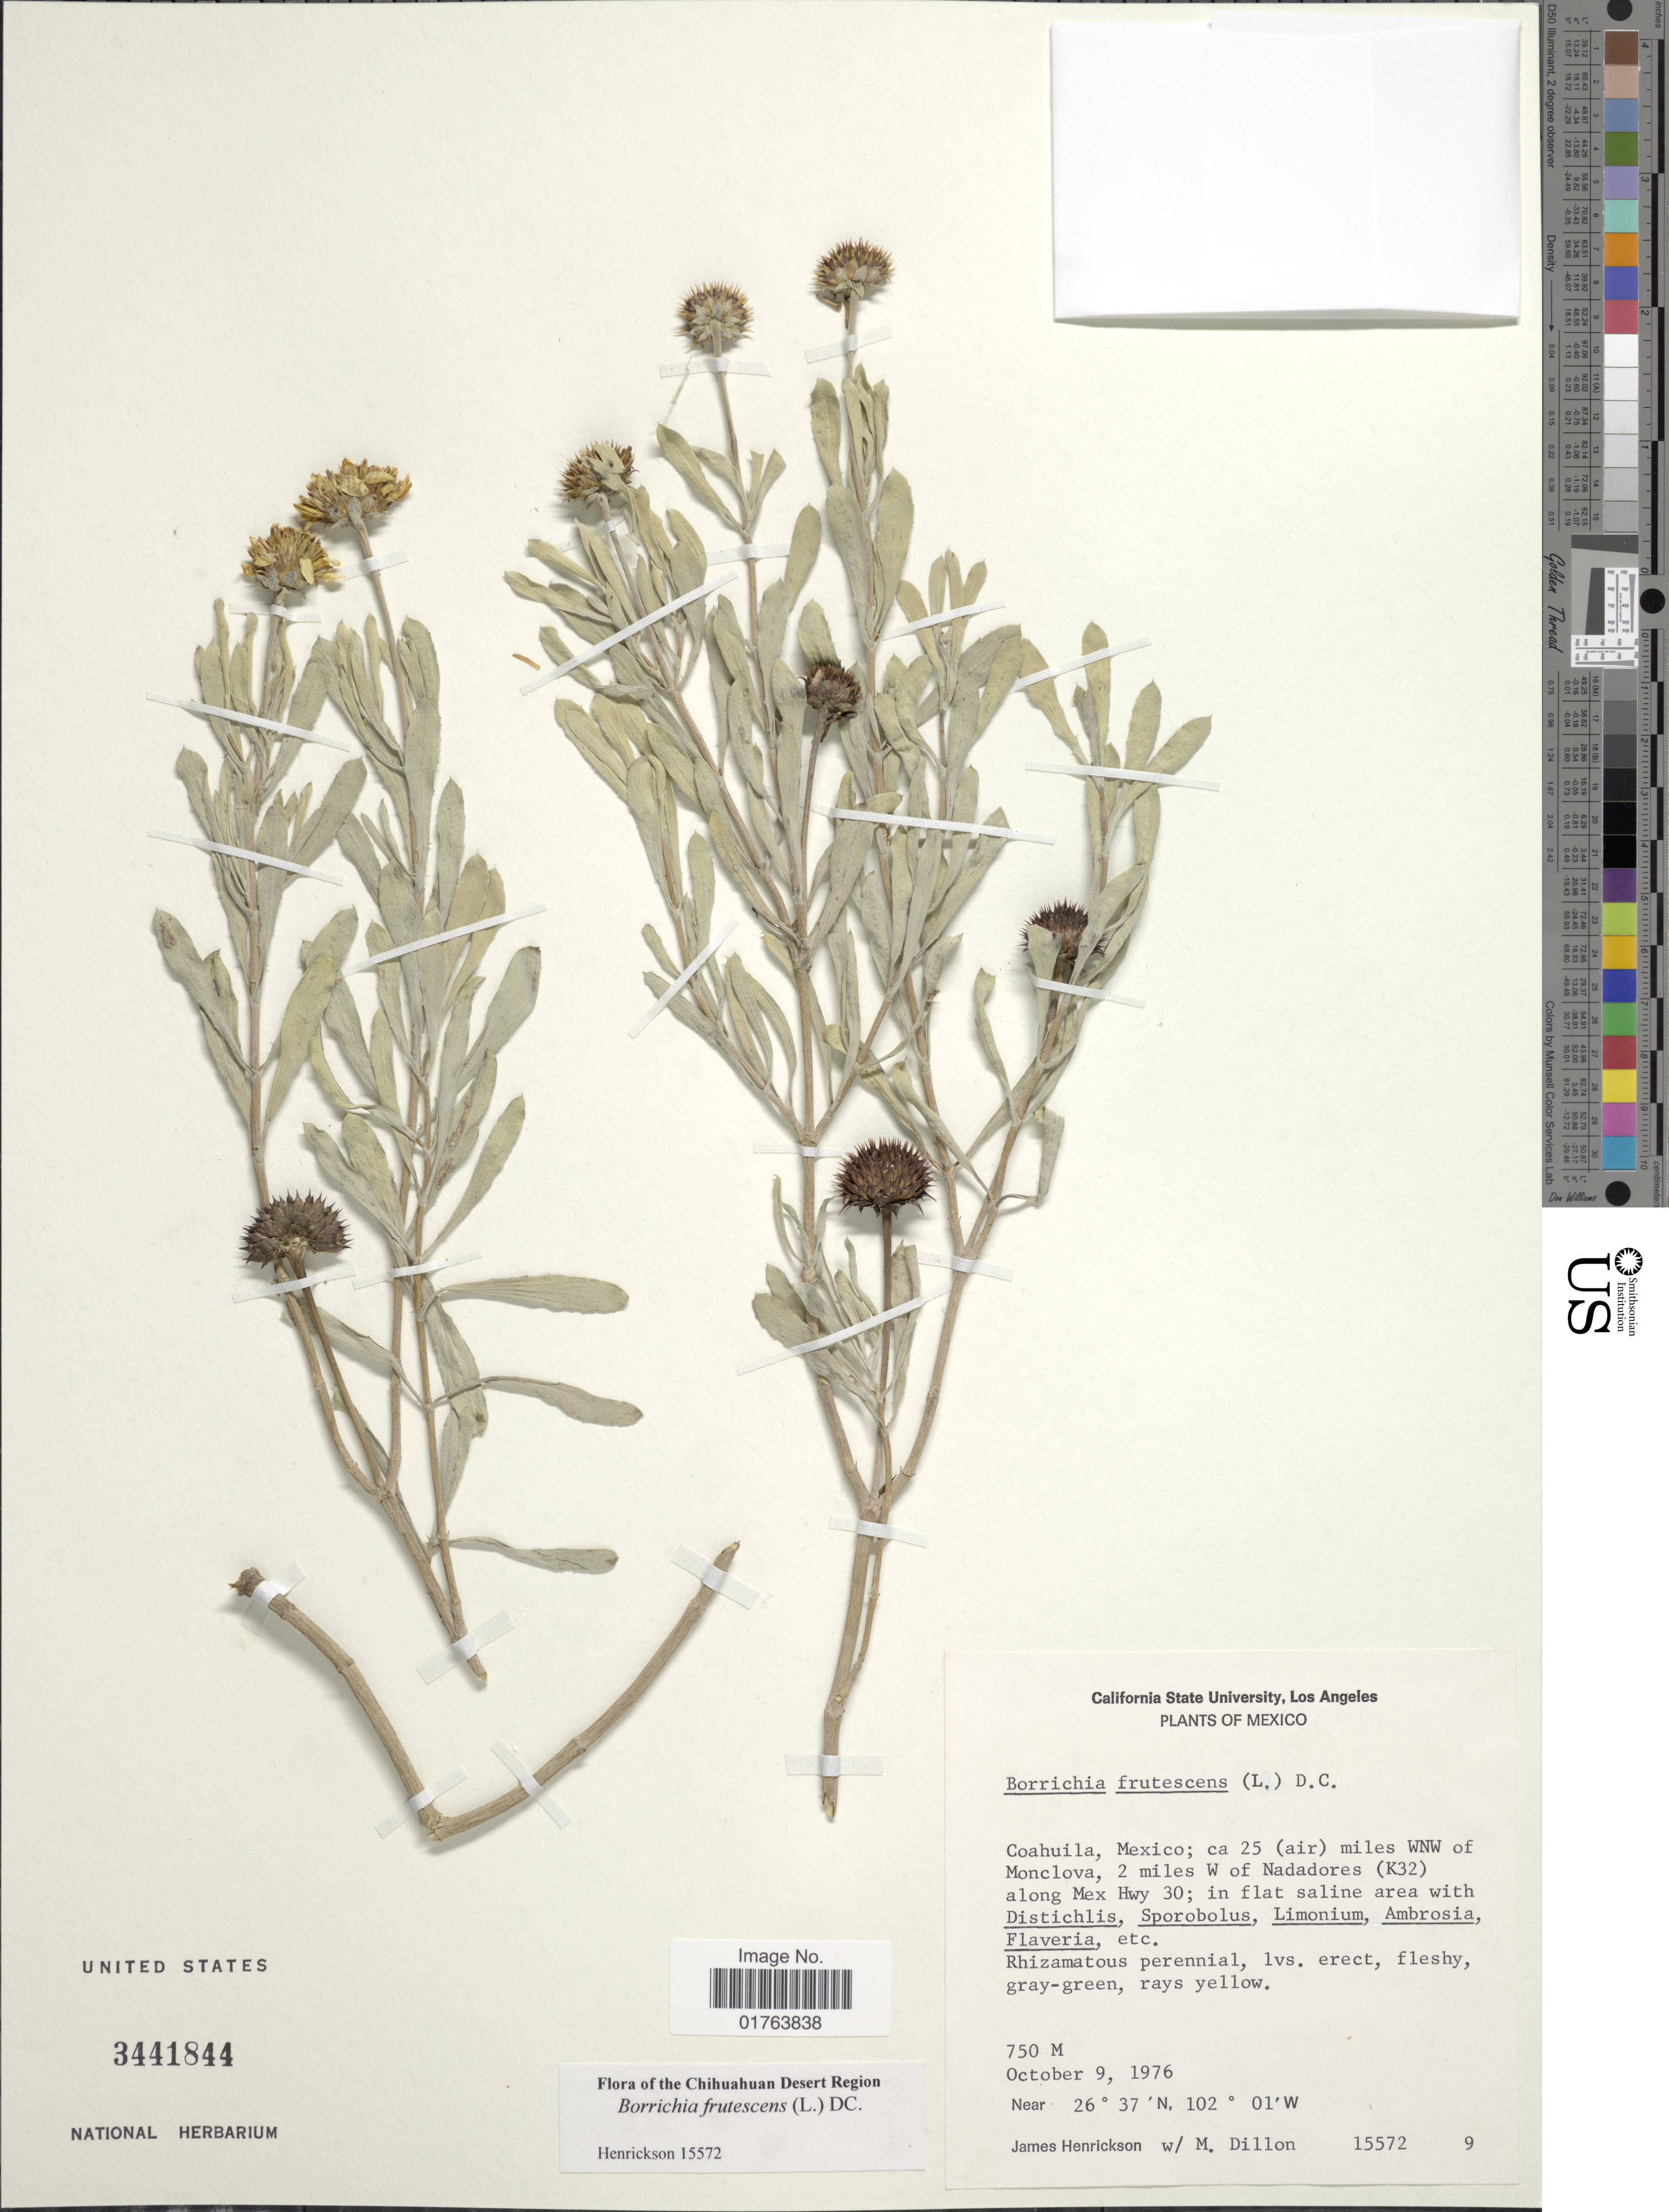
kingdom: Plantae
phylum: Tracheophyta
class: Magnoliopsida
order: Asterales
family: Asteraceae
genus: Borrichia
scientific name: Borrichia frutescens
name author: (L.) DC.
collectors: J. Henrickson & M. O. Dillon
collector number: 15572/9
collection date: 1976-10-09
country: Mexico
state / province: Coahuila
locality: Ca. 25 (air) miles WNW of Monclova, 2 miles W of Nadadores (K32) along Mex Hwy 30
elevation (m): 750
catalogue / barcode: US 3441844